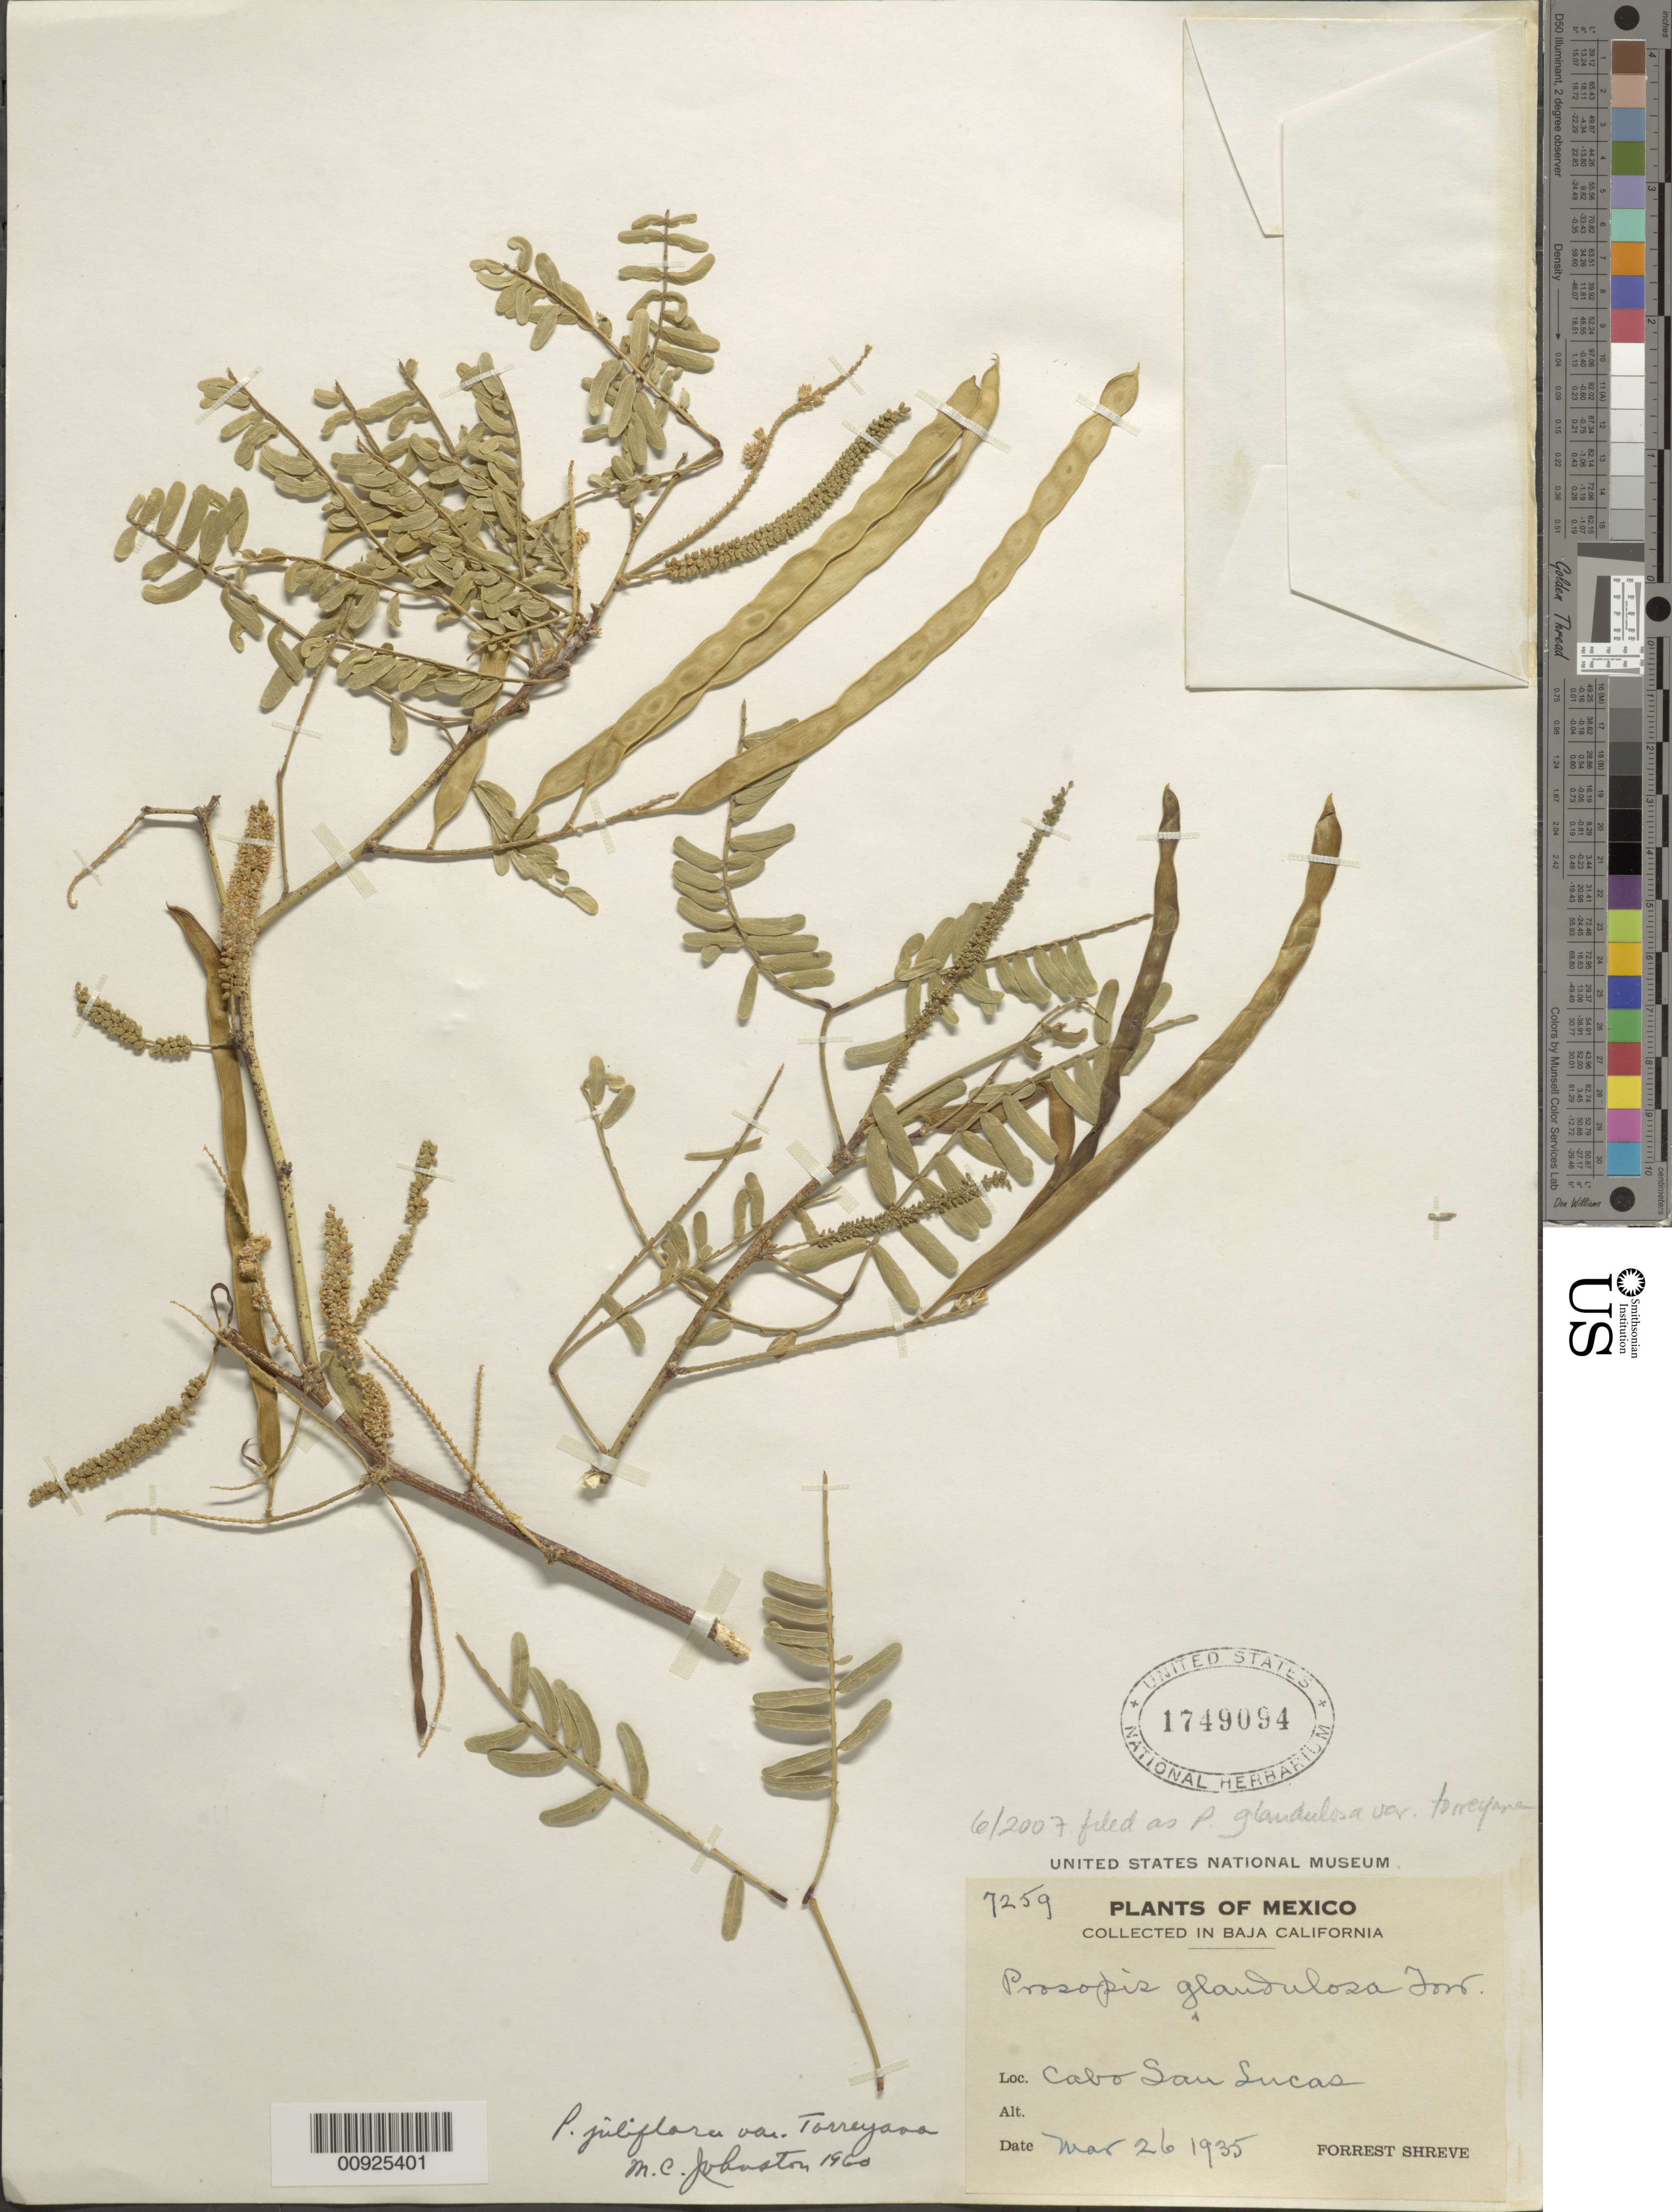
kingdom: Plantae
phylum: Tracheophyta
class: Magnoliopsida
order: Fabales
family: Fabaceae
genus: Neltuma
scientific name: Neltuma odorata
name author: (Torr. & Frém.) C. E. Hughes & G.P. Lewis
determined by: Strong, Mark T., (BOT), Smithsonian Institution - National Museum of Natural History (UNITED STATES)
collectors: F. Shreve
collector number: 7259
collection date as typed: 26 Mar 1935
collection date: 1935-03-26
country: Mexico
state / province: Baja California Sur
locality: Cabo San Lucas.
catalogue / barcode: US 1749094